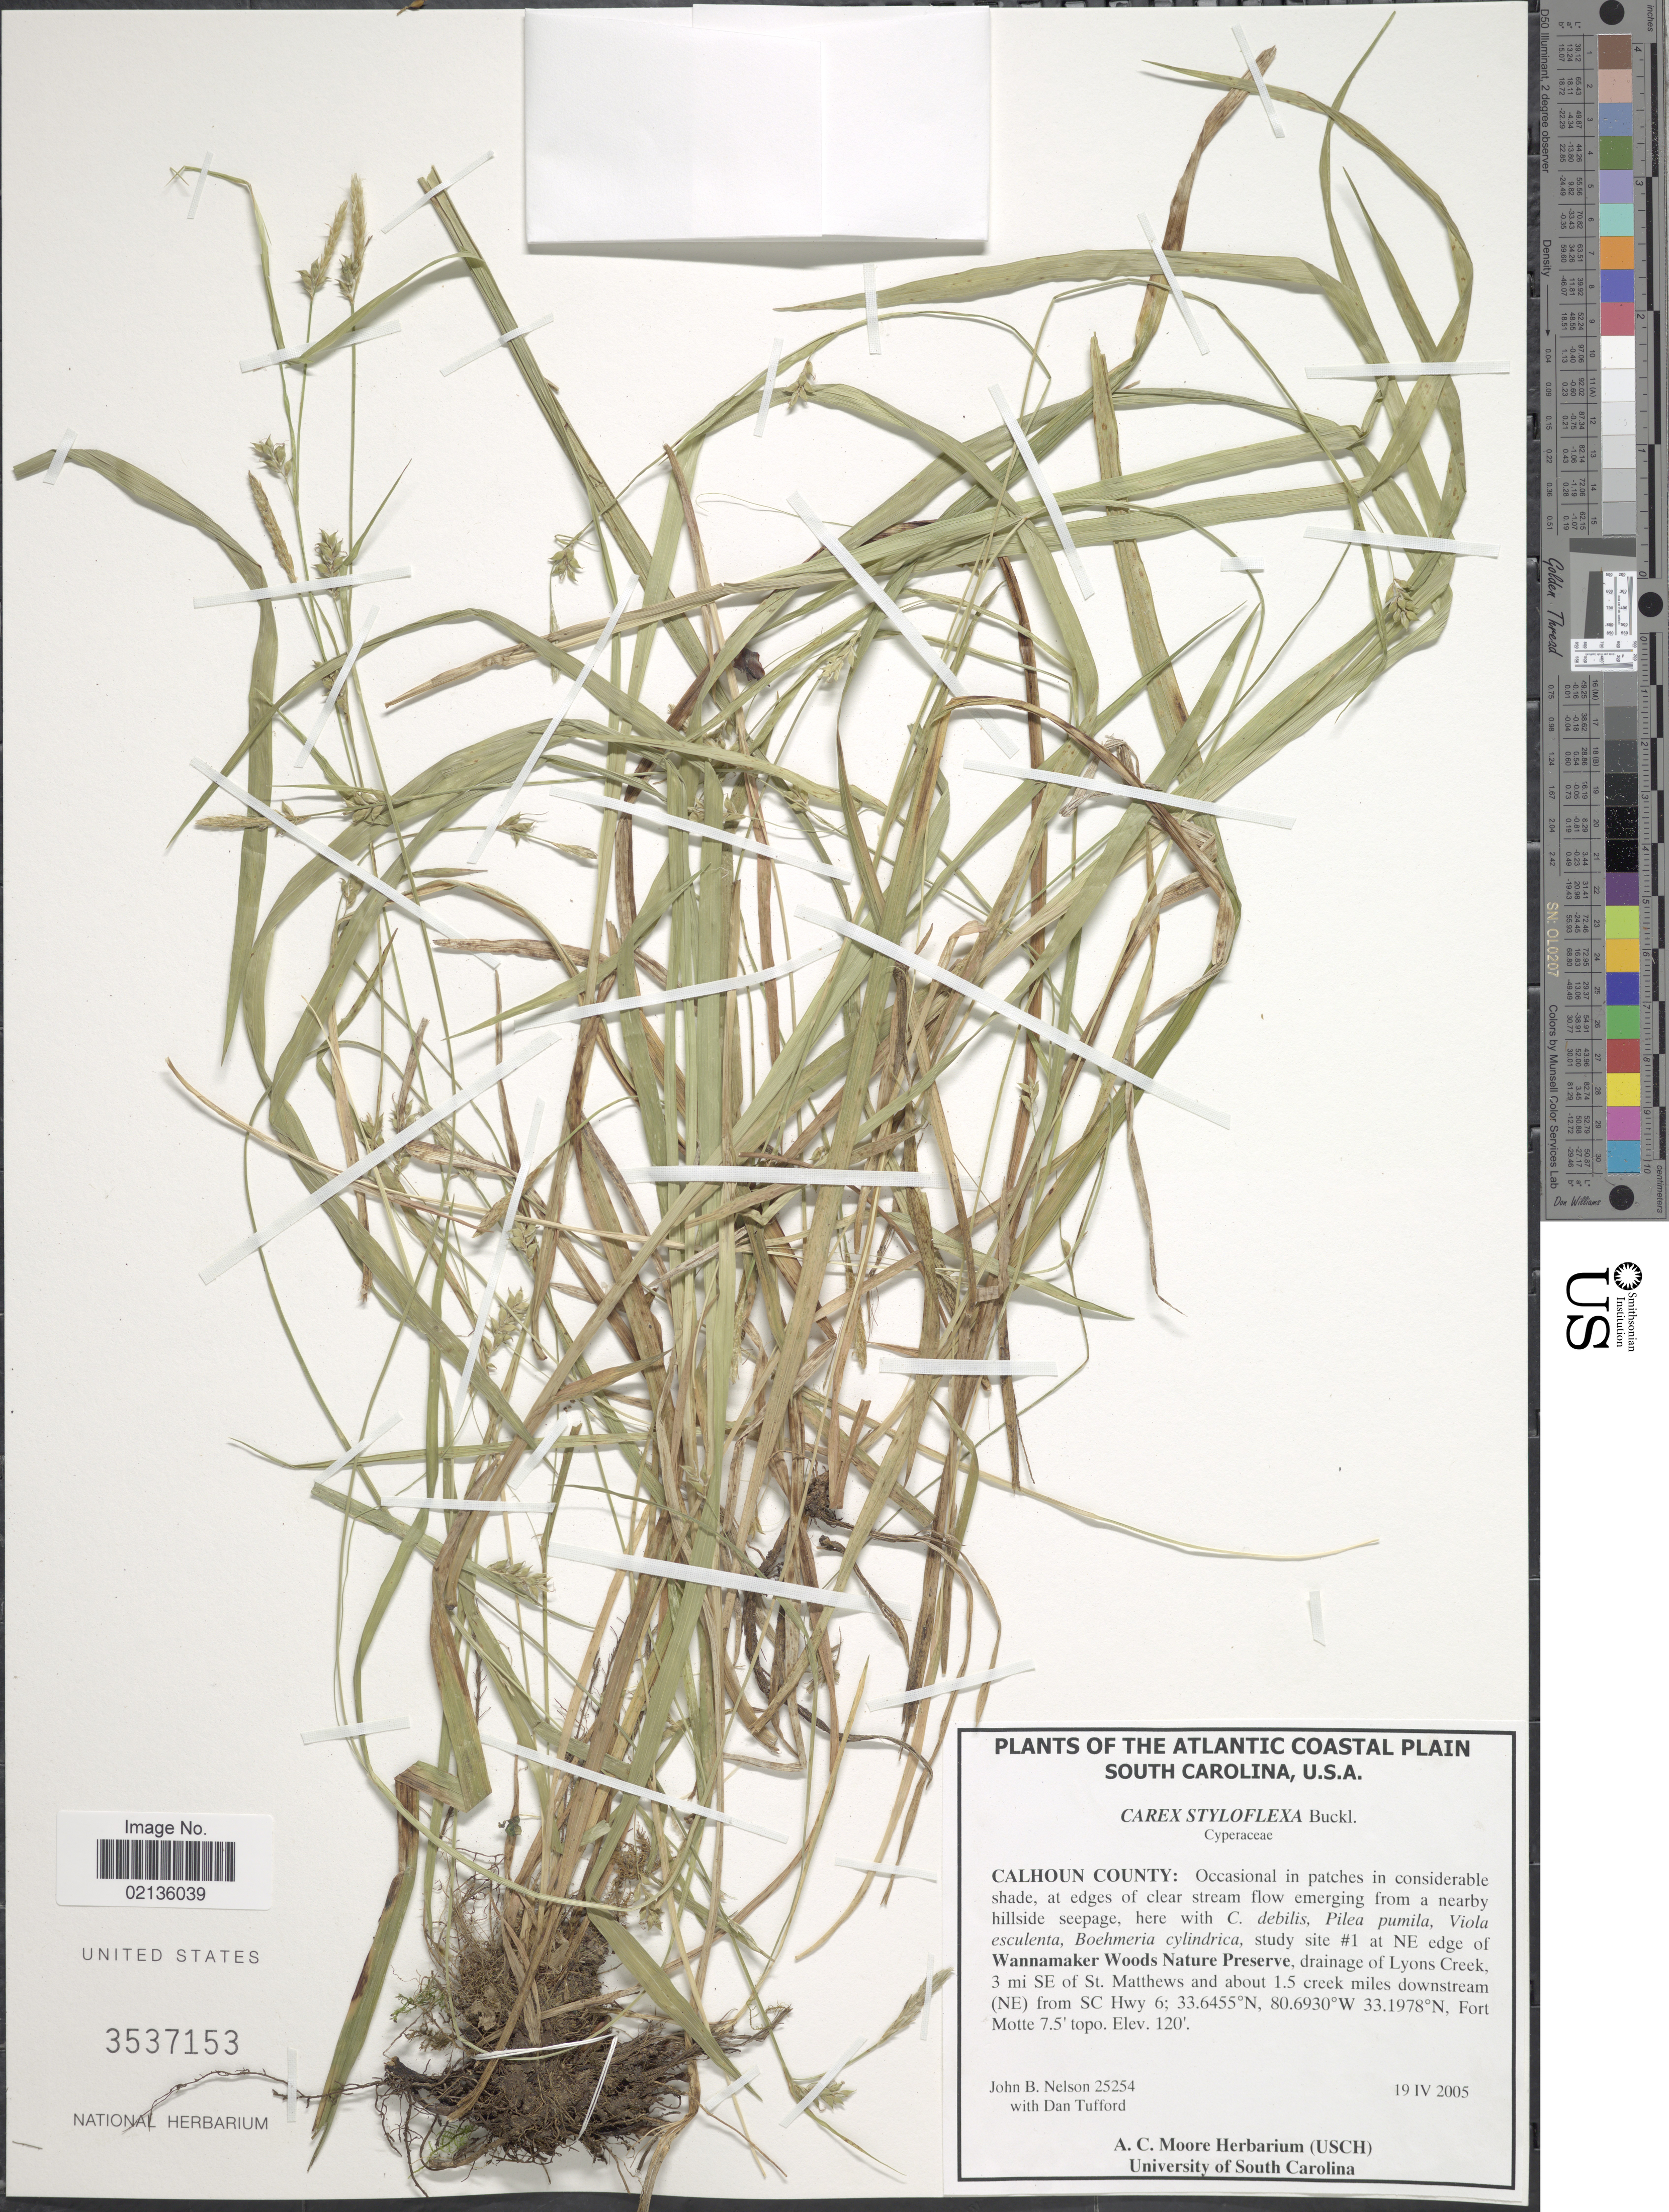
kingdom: Plantae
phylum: Tracheophyta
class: Liliopsida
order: Poales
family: Cyperaceae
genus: Carex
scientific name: Carex styloflexa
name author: Buckley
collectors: J. B. Nelson & D. Tufford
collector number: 25254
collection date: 2005-04-19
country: United States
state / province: South Carolina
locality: The Atlantic Coastal Plain, Calhoun County: Wannamaker Woods Nature Preserve, drainage of Lyons Creek, 3 mi SE of St. Matthews and about 1.5 creek miles downstream (NE) from SC Hwy 6, Fort Motte 7.5' topo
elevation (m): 37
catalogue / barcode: US 3537153